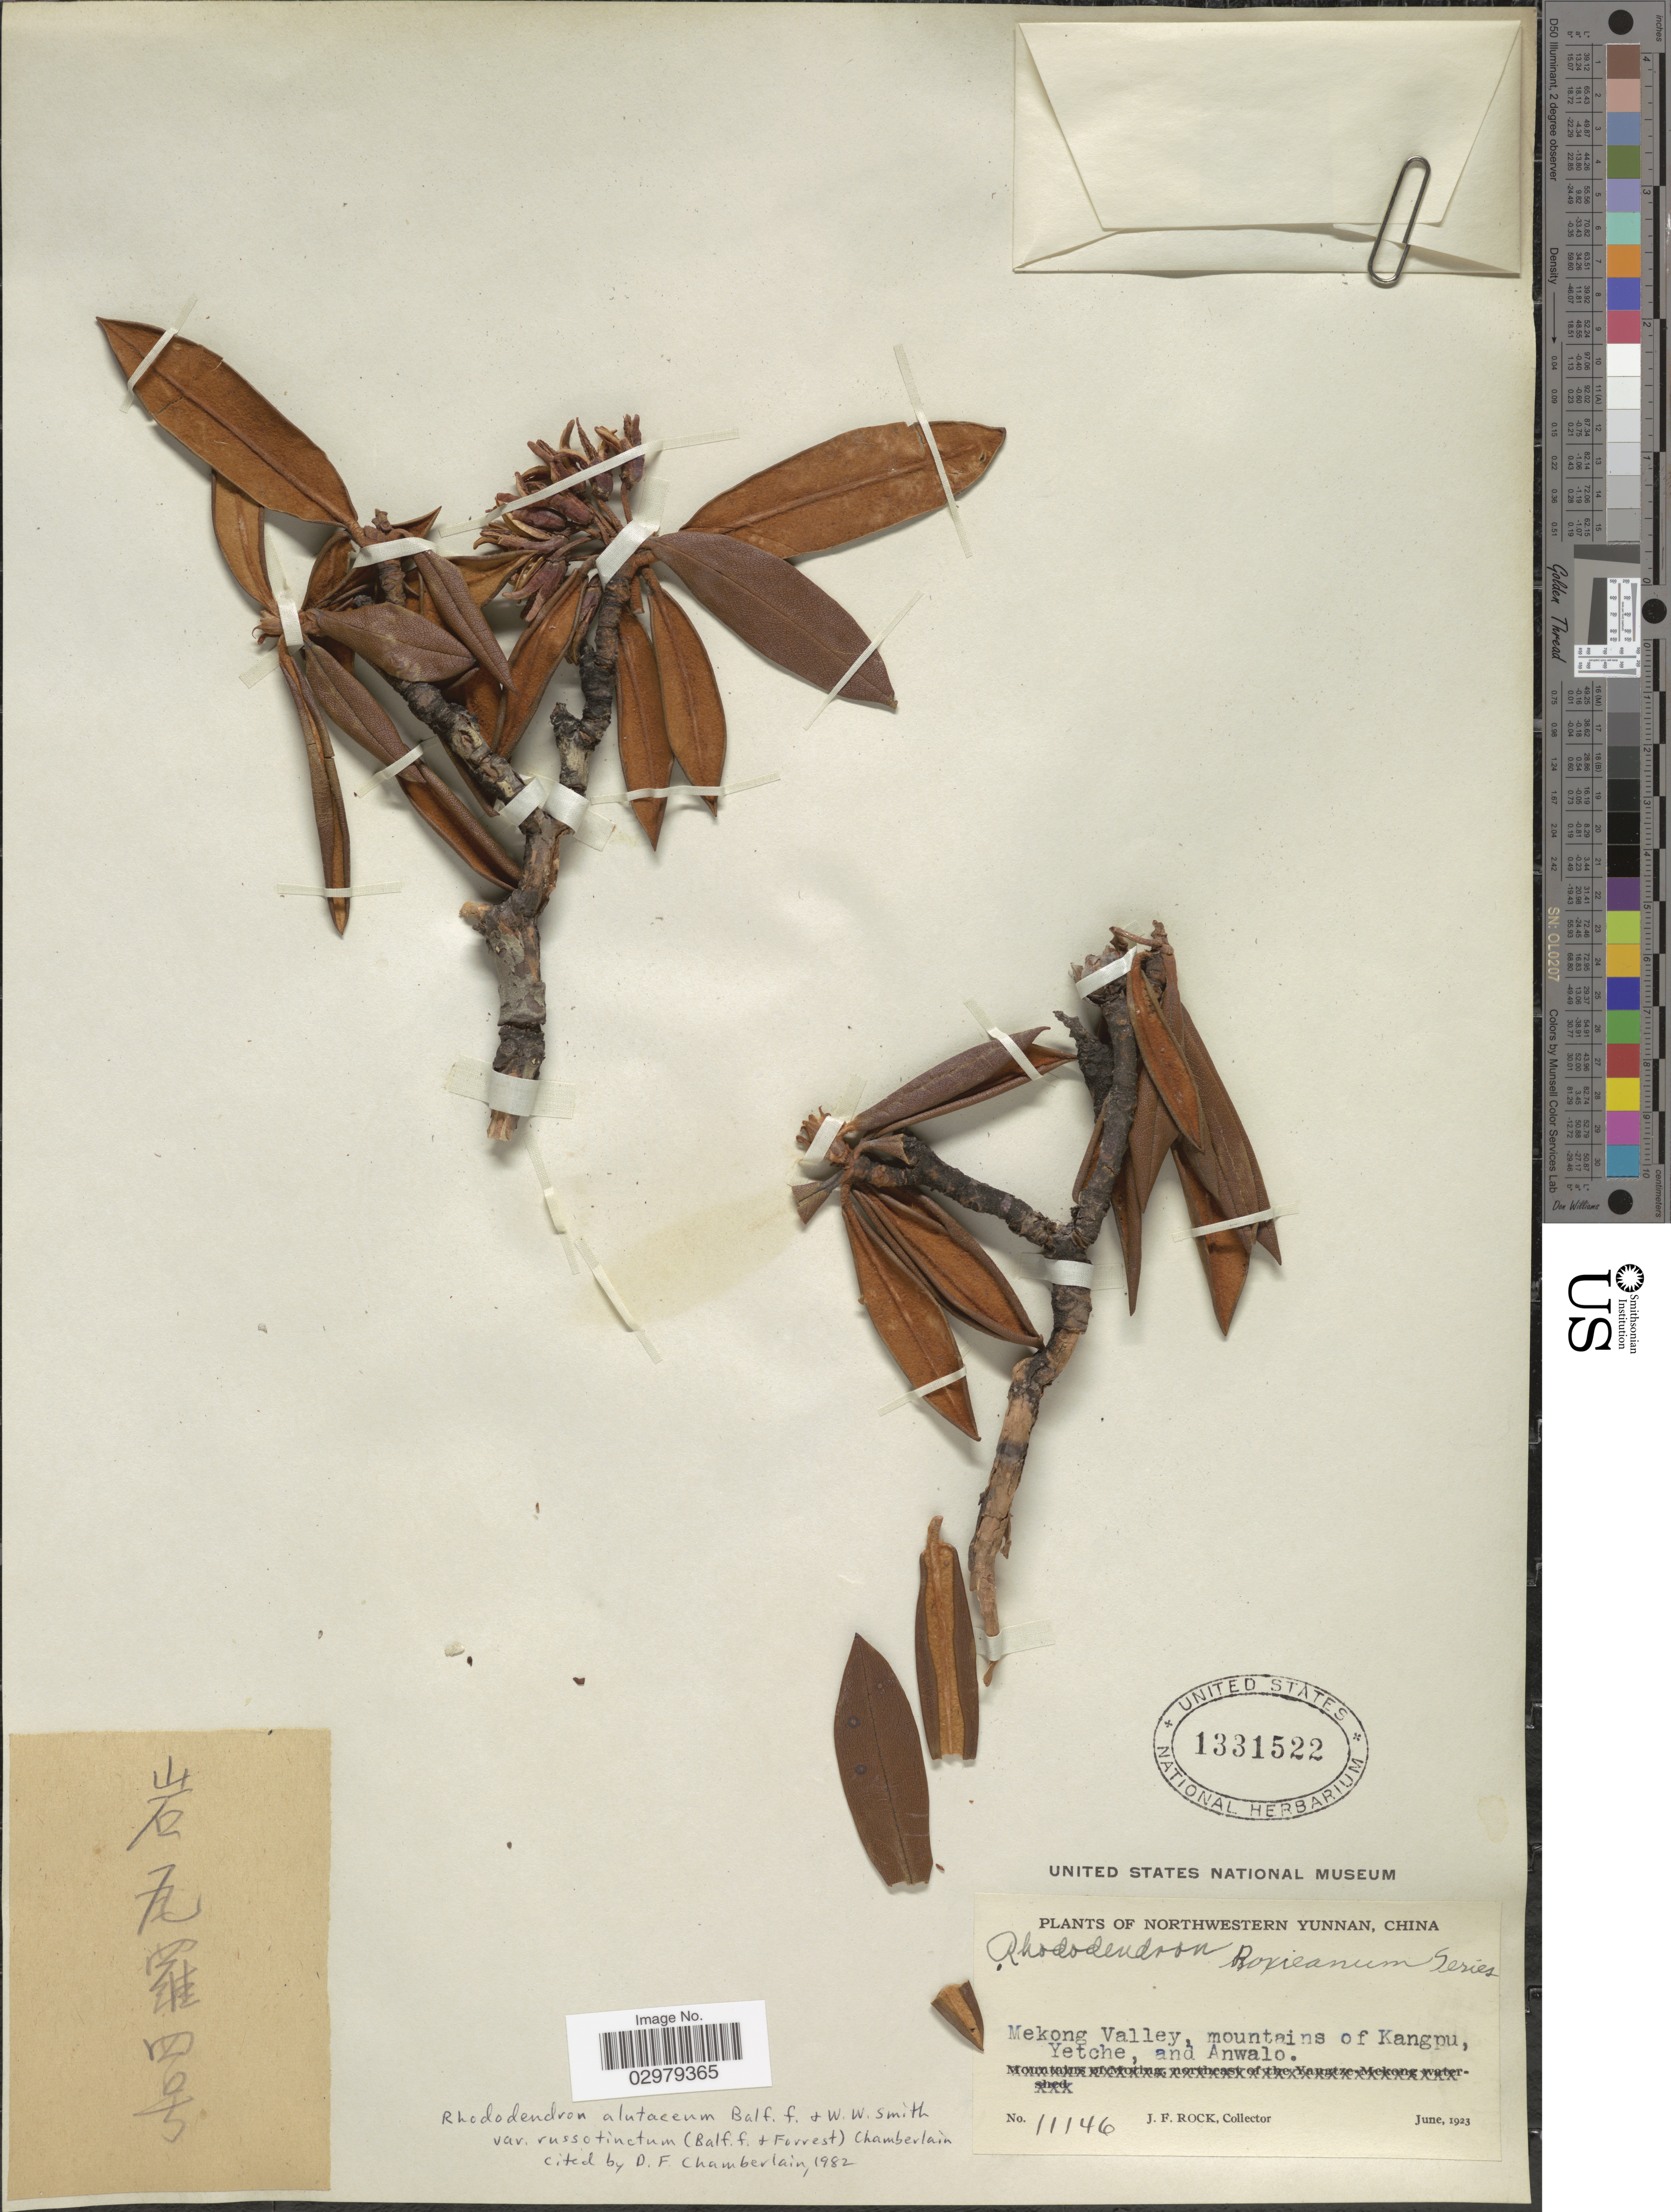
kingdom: Plantae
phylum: Tracheophyta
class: Magnoliopsida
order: Ericales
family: Ericaceae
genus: Rhododendron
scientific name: Rhododendron sp.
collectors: J. Rock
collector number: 11146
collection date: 1923-06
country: China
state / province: Yunnan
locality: Northwestern Yunnan. Mekong Valley, mountains of Kangpu, Yetche, and Anwalo.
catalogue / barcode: US 1331522